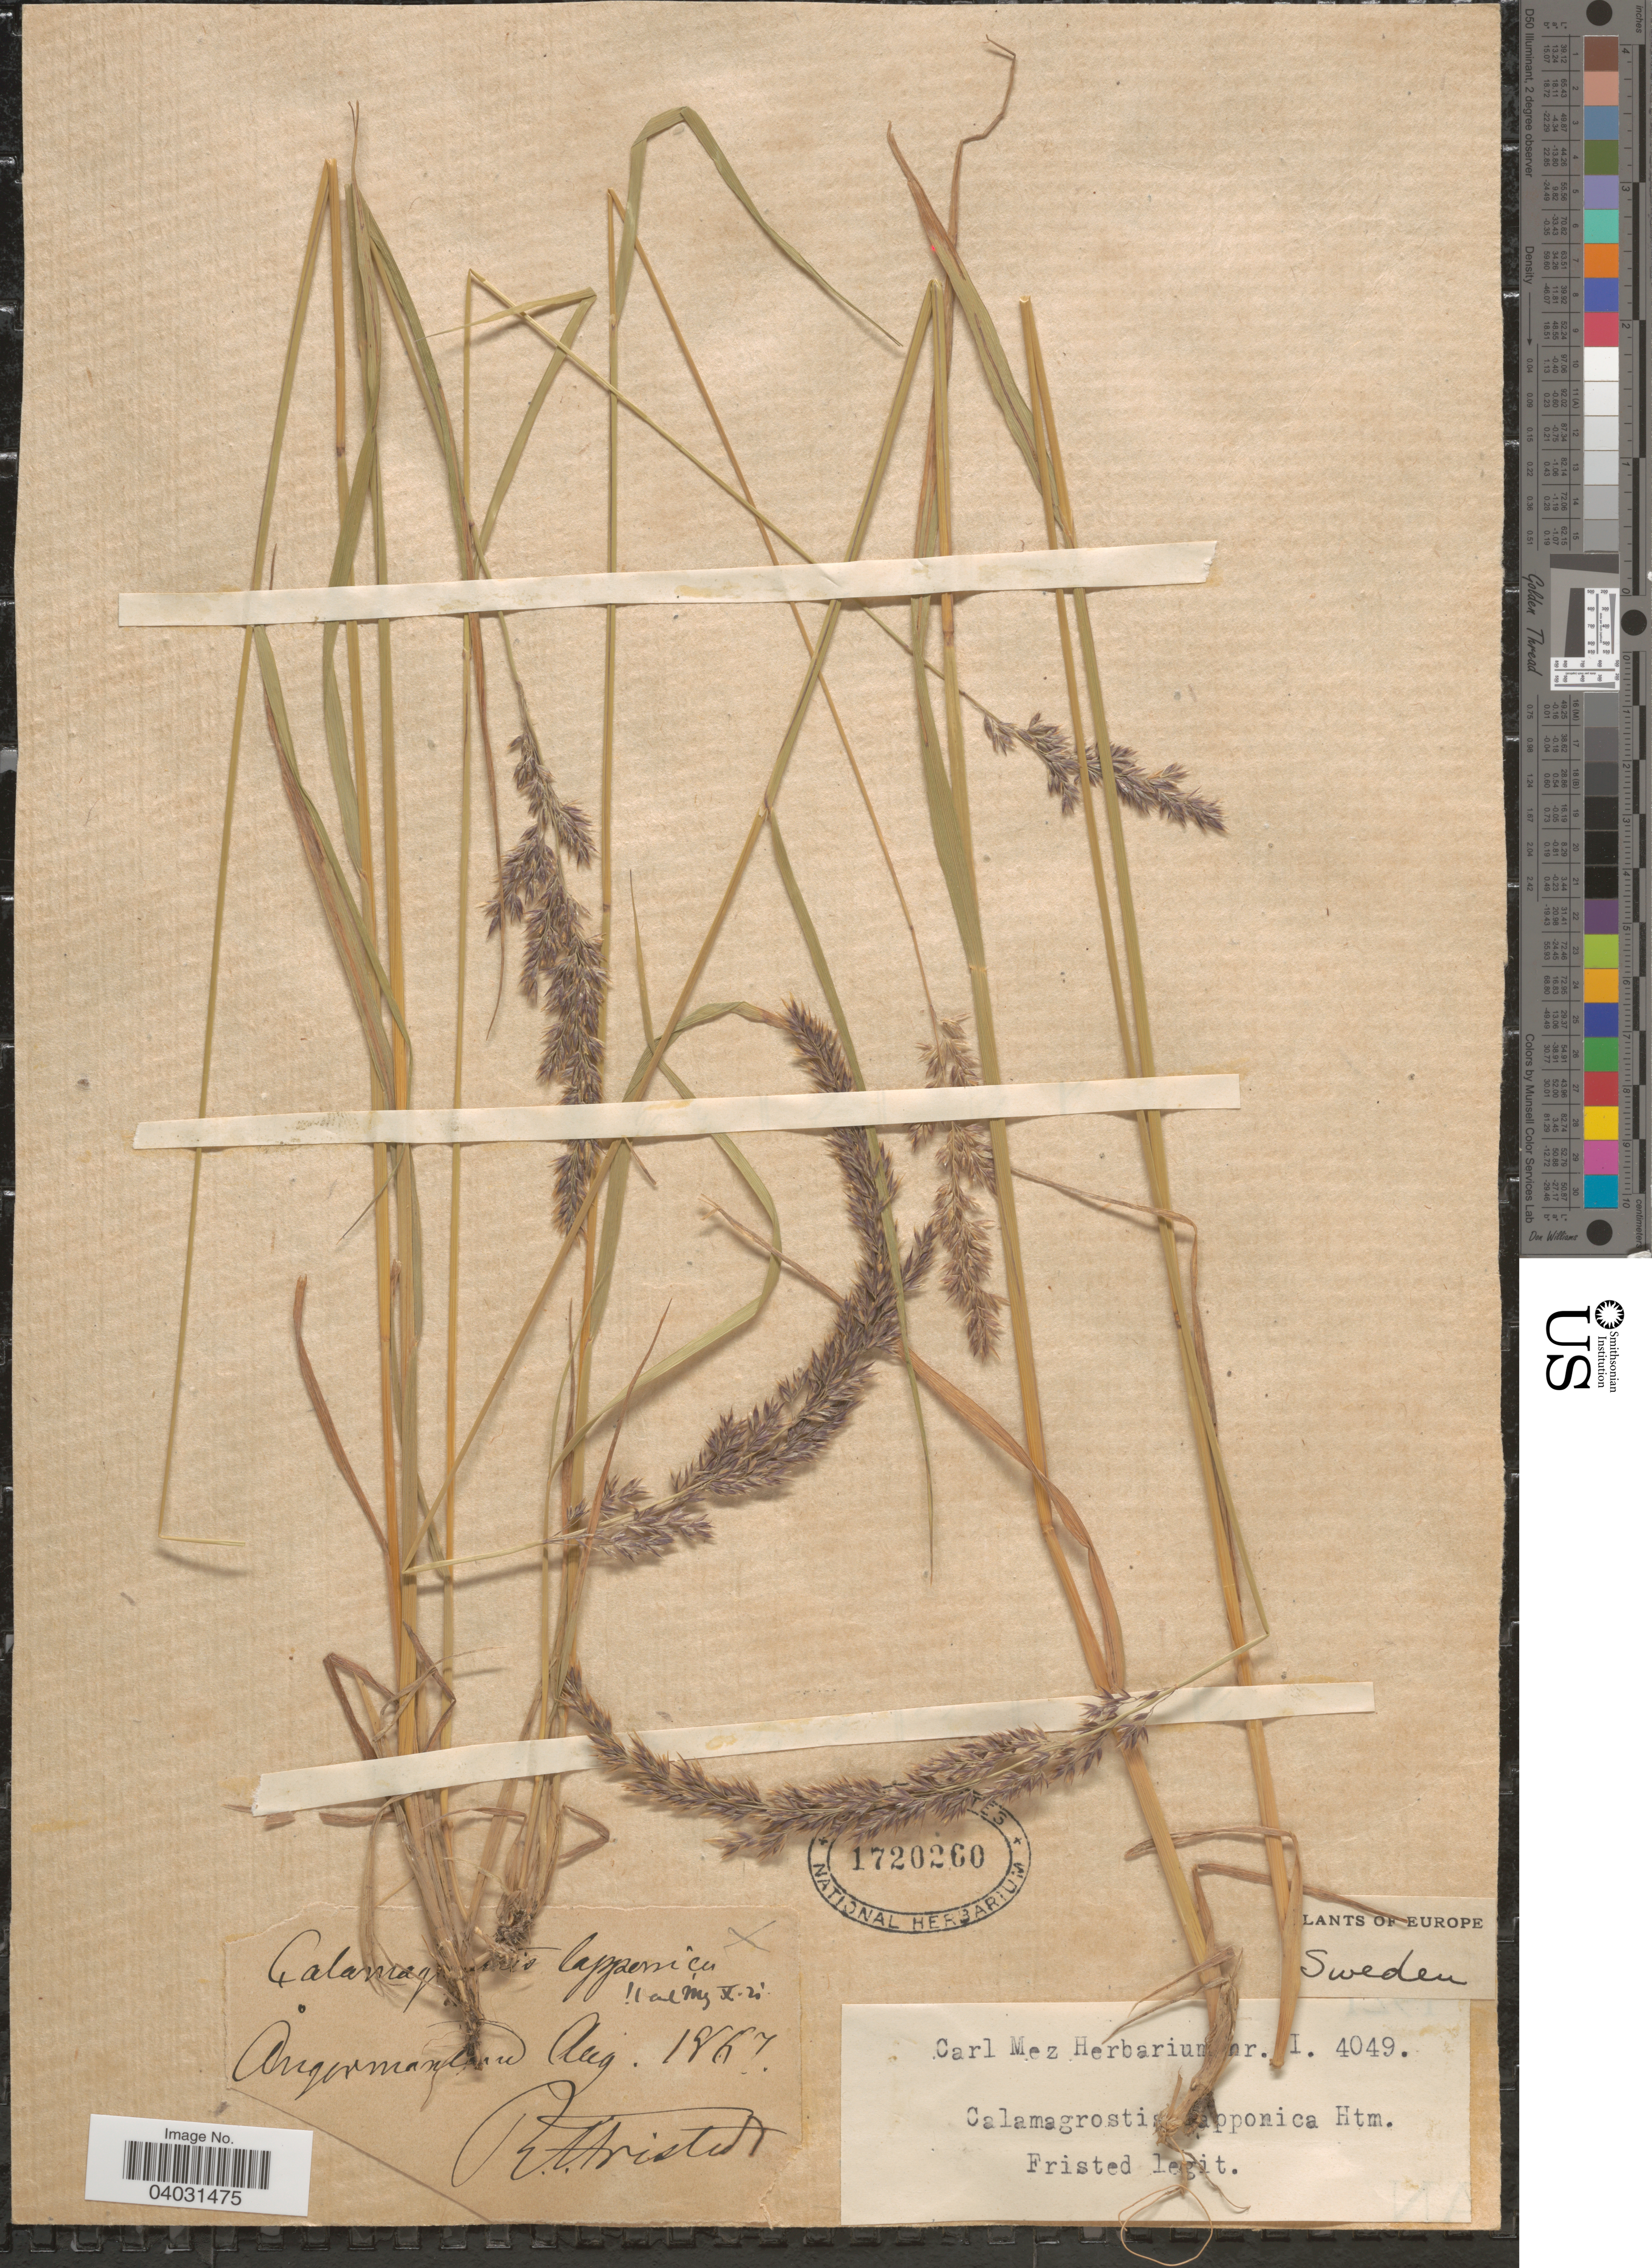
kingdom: Plantae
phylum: Tracheophyta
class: Liliopsida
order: Poales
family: Poaceae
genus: Calamagrostis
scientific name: Calamagrostis lapponica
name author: (Wahlenb.) Hartm.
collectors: R. Fristedt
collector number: I4049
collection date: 1867-08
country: Sweden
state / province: Vasterbotten / Vasternorrland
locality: Angermanland.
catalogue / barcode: US 1720260